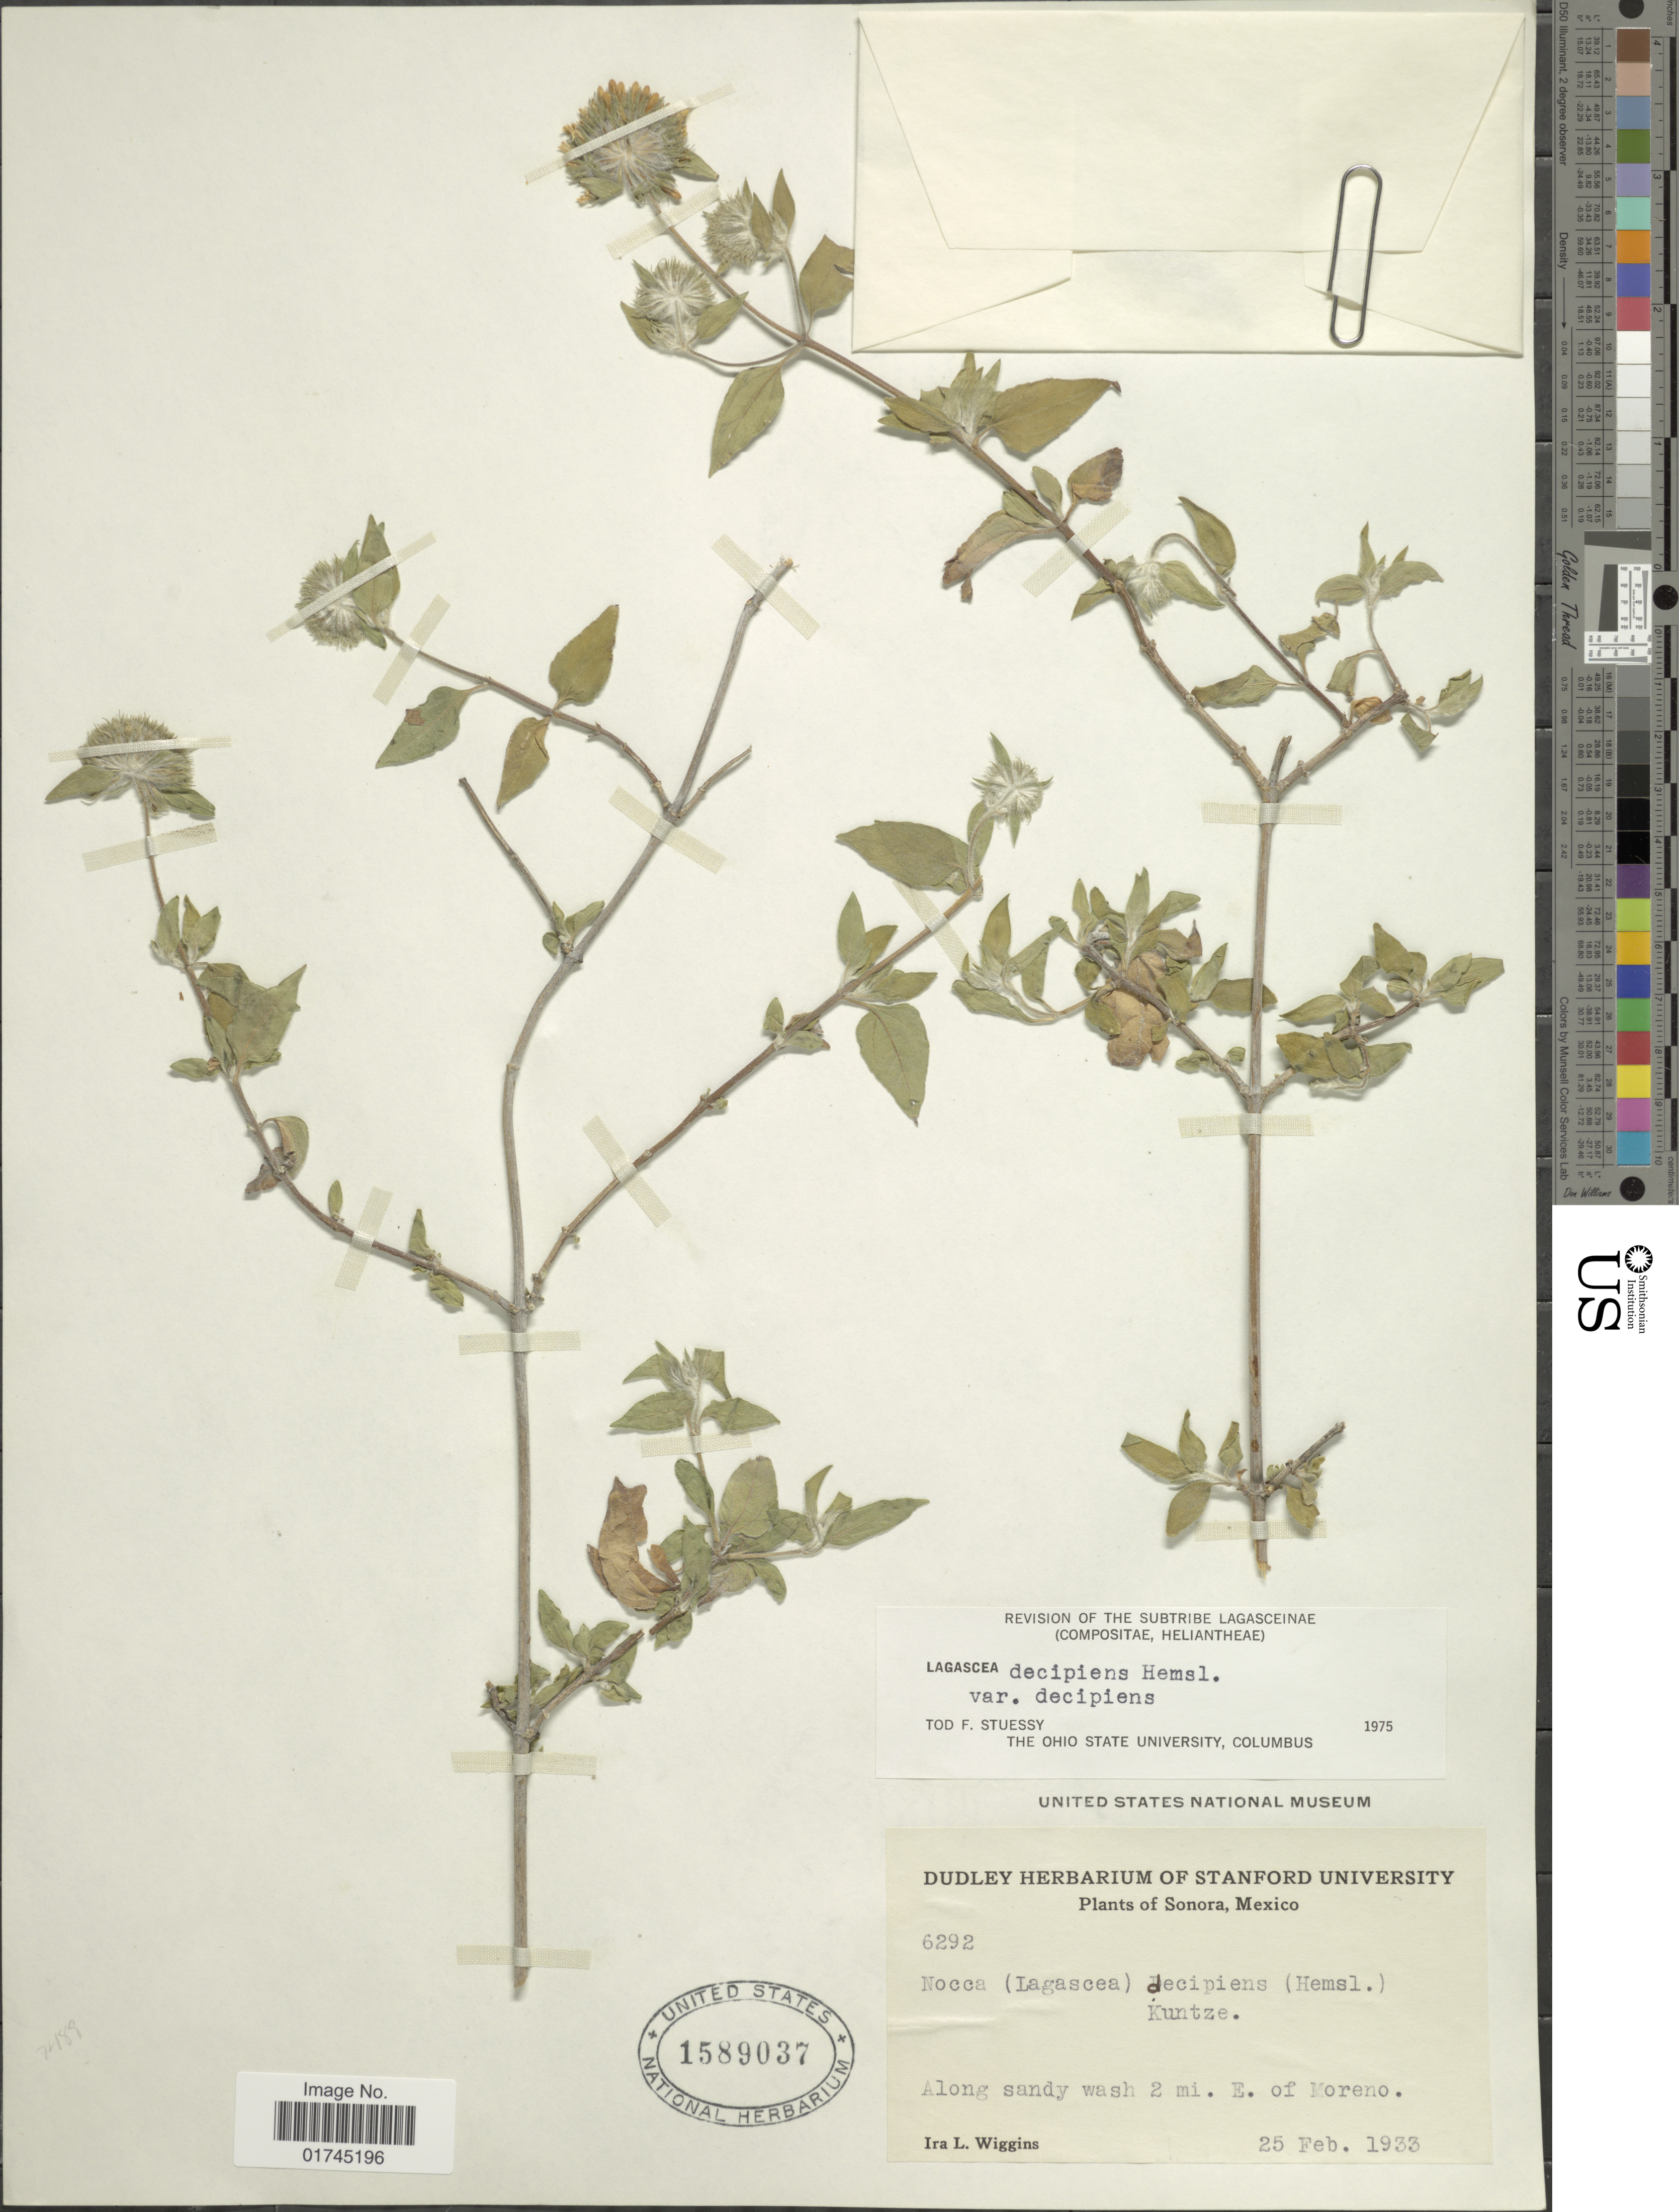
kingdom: Plantae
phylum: Tracheophyta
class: Magnoliopsida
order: Asterales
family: Asteraceae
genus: Lagascea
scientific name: Lagascea decipiens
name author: Hemsl.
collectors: I. L. Wiggins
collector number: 6292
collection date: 1933-02-25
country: Mexico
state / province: Sonora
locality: Along sandy wash 2 mi. E. of Moreno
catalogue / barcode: US 1589037